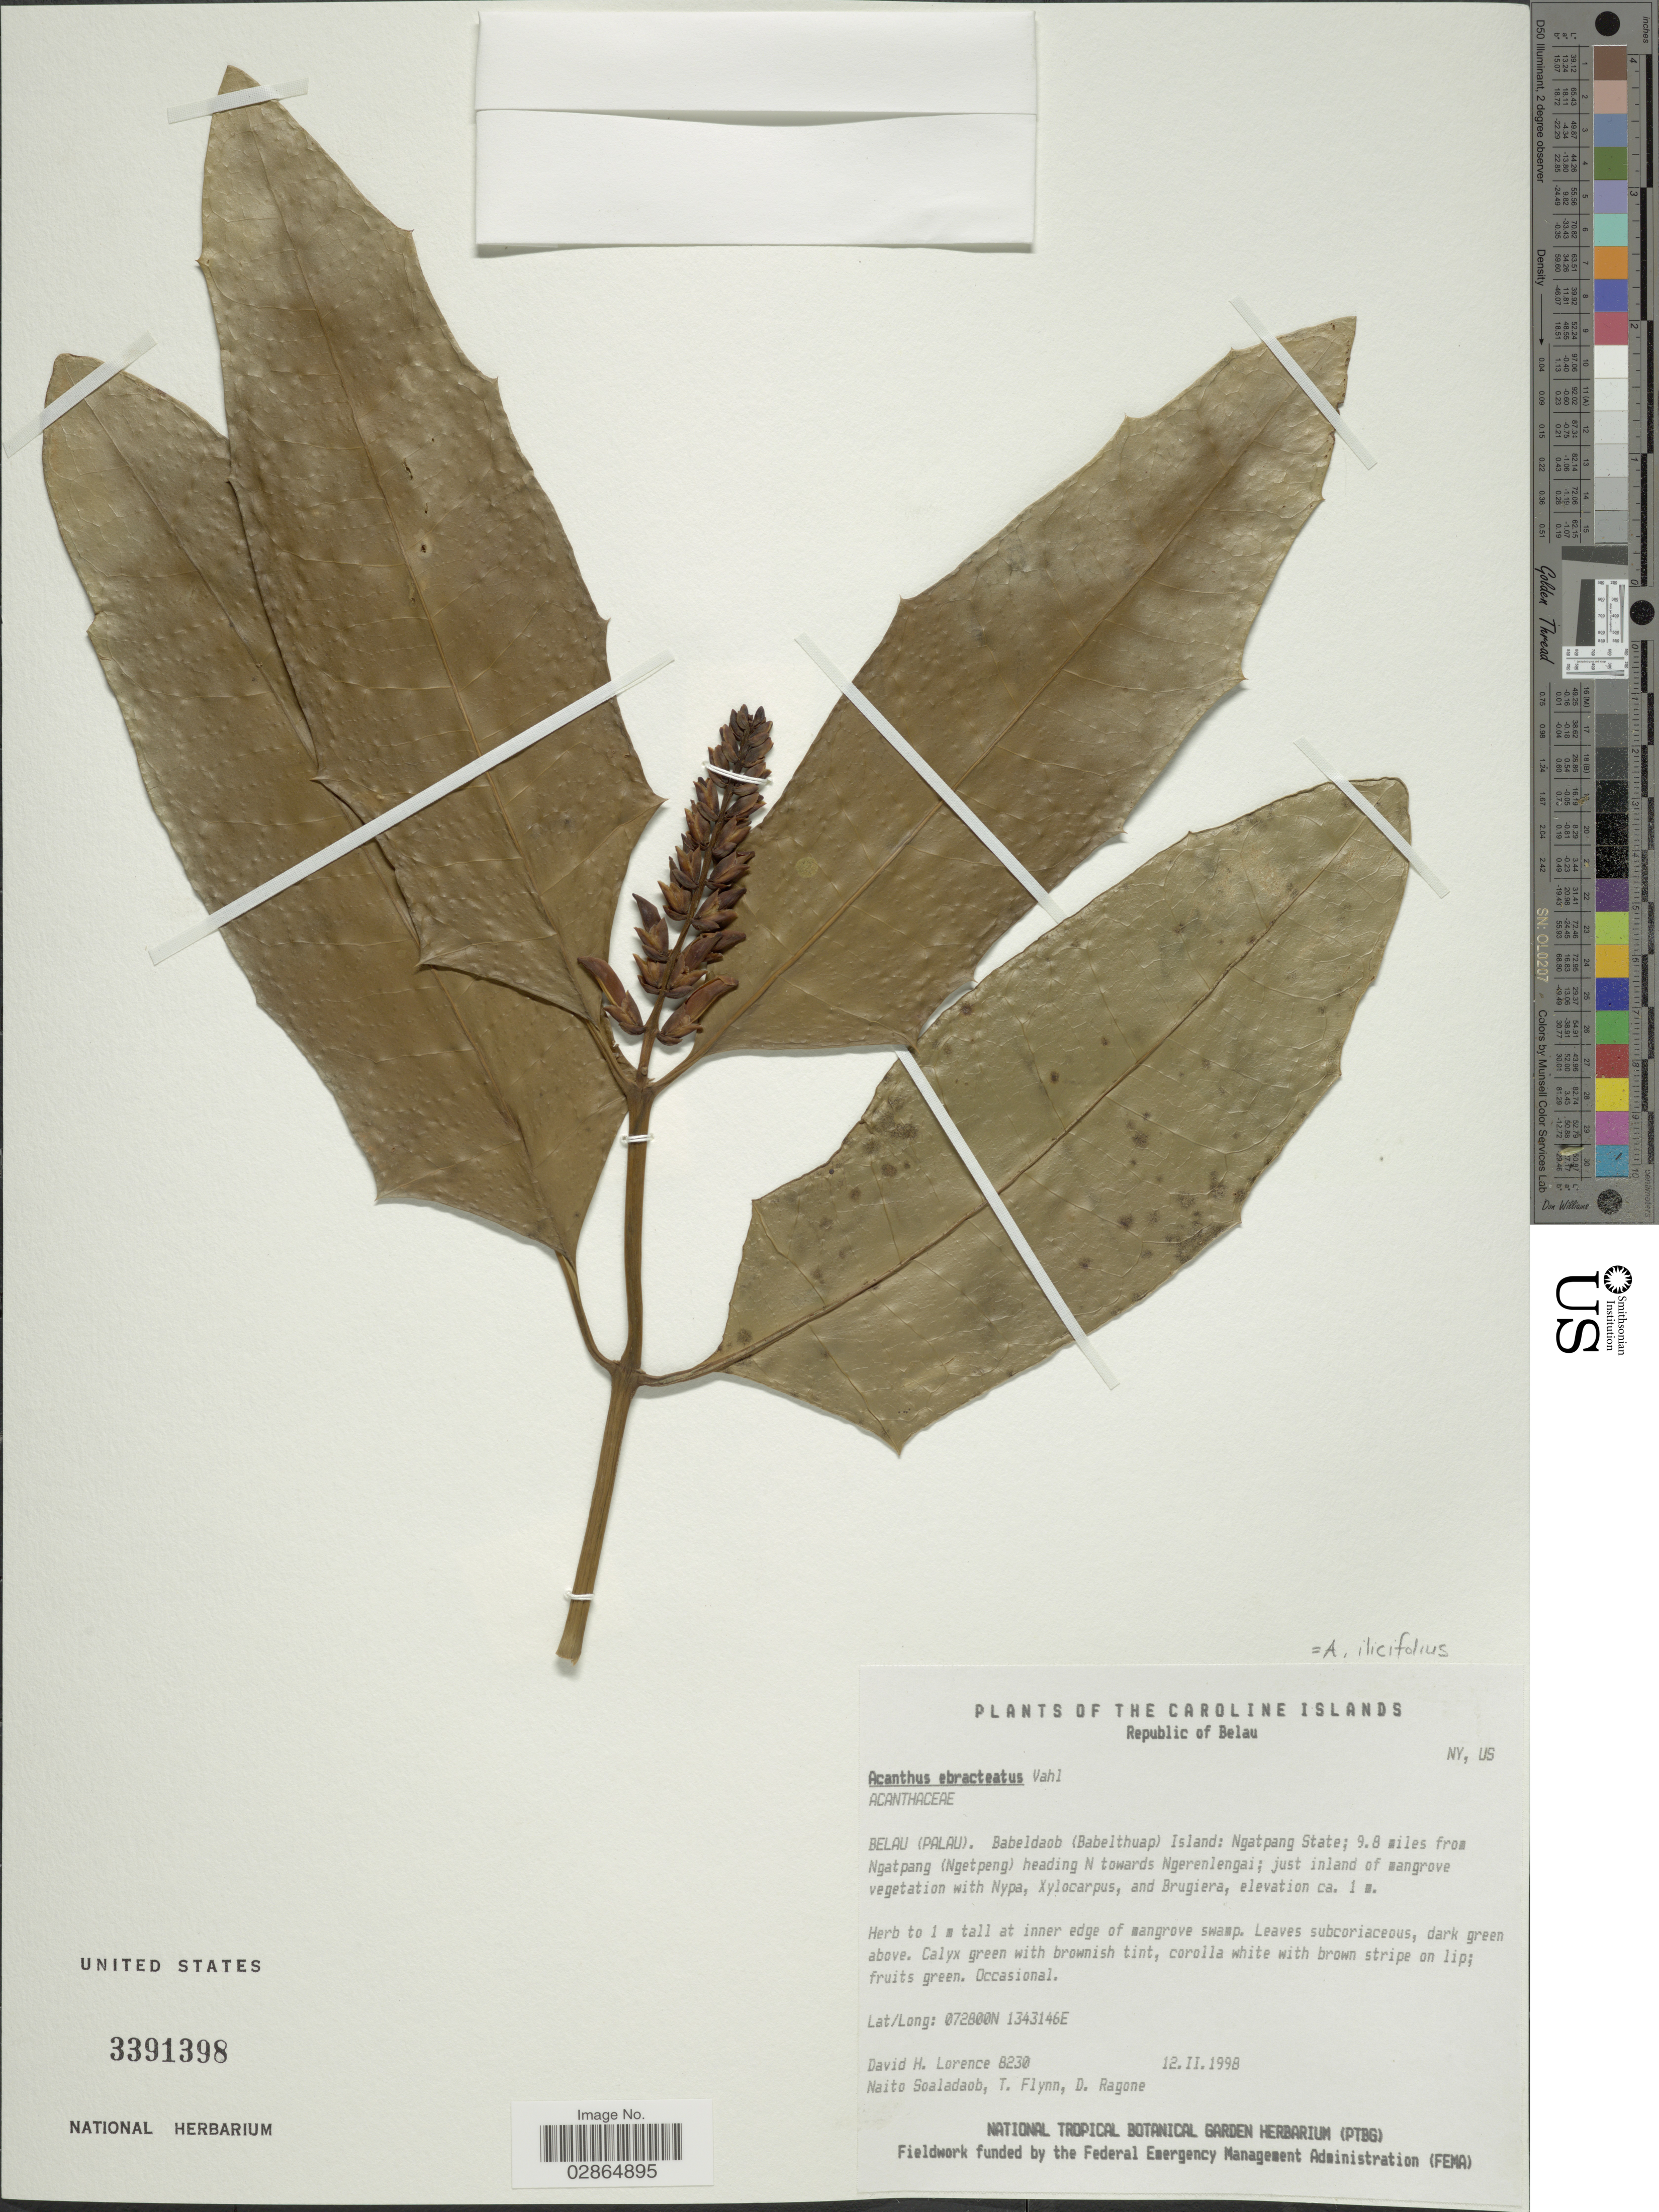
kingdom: Plantae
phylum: Tracheophyta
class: Magnoliopsida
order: Lamiales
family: Acanthaceae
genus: Acanthus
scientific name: Acanthus ebracteatus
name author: Vahl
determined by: Wagner, W. L., (BOT), Smithsonian Institution - National Museum of Natural History (UNITED STATES)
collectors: D. Lorence, N. Soaladaob, T. W. Flynn & D. Ragone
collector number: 8230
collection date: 1998-02-12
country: Palau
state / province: Ngatpang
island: Babeldaob [Babelthuap]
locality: Babeldaob (Babelthuap) Island: Ngatpang State; 9.8 miles from Ngatpang (Ngetpeng) heading N towards Ngerengai; just inland of mangrove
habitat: Mangrove vegetation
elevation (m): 1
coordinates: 072800, 1343146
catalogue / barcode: US 3391398